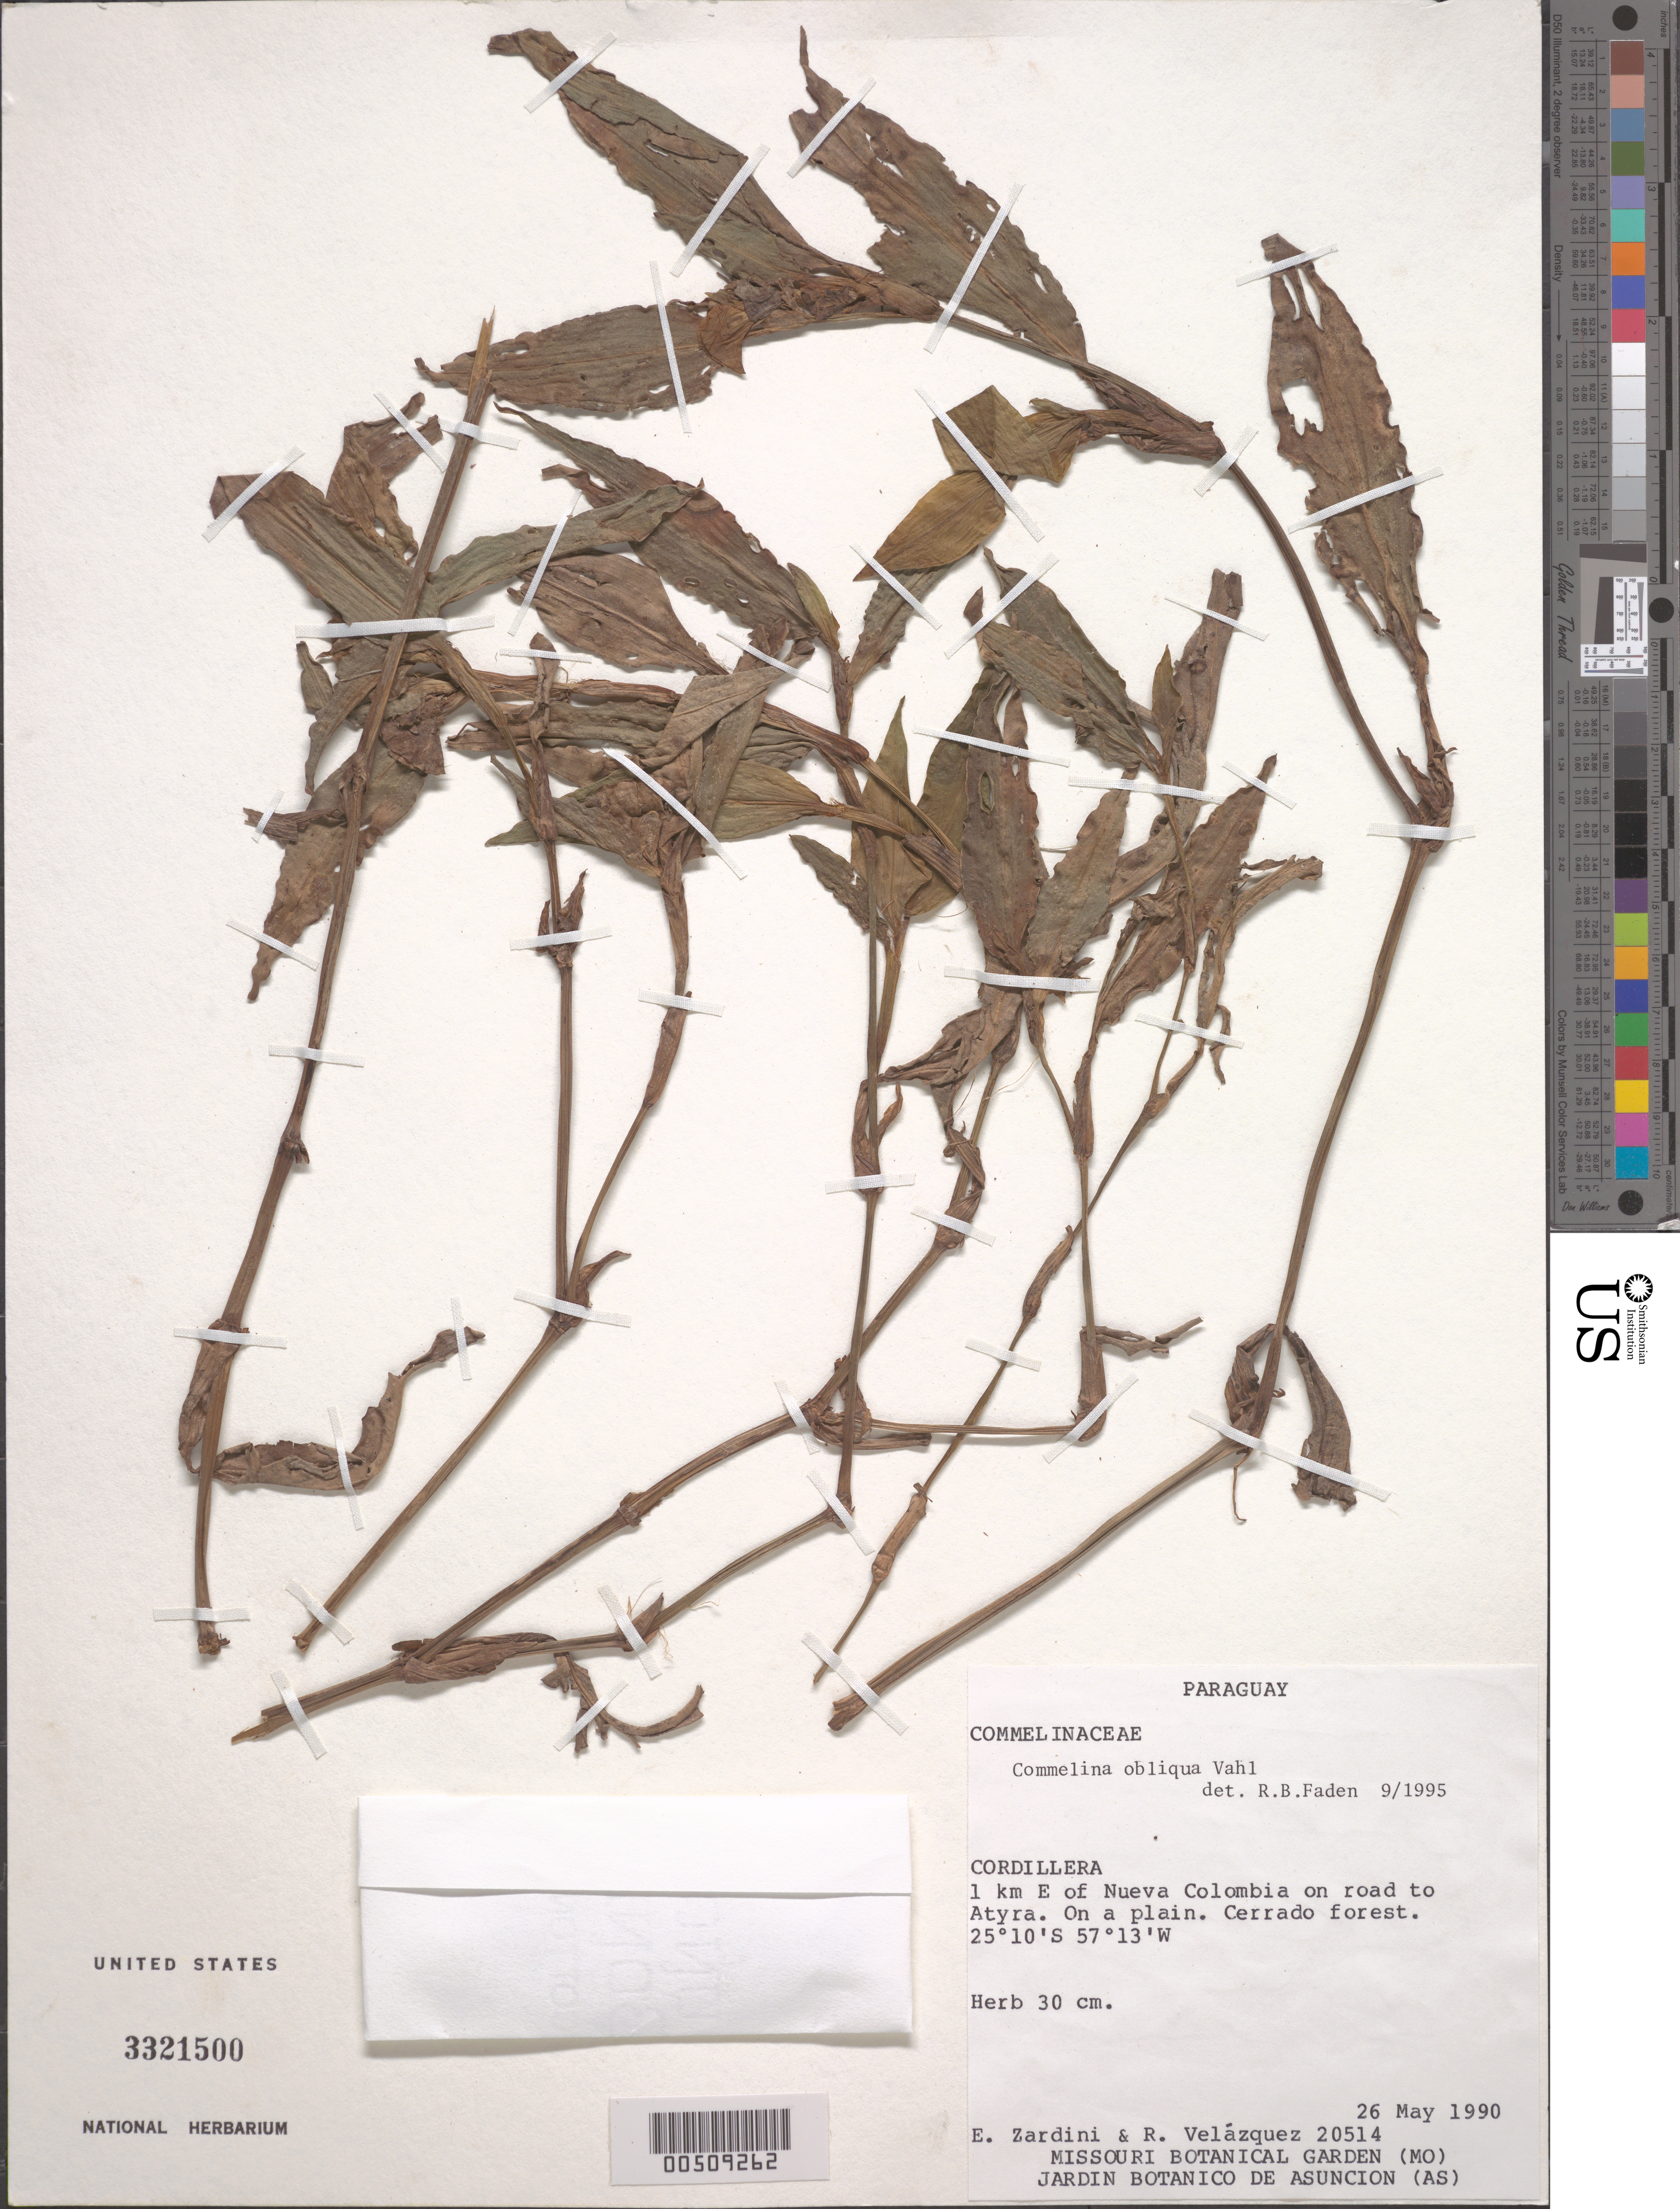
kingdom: Plantae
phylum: Tracheophyta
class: Liliopsida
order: Commelinales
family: Commelinaceae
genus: Commelina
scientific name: Commelina obliqua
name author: Vahl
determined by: Faden, Robert B., (US), Smithsonian Institution - National Museum of Natural History (UNITED STATES)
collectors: E. M. Zardini & R. Velasquez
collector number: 20514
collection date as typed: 26 May 1990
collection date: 1990-05-26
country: Paraguay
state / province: Cordillera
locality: E of nueva colombia on road to atyra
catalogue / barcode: US 3321500